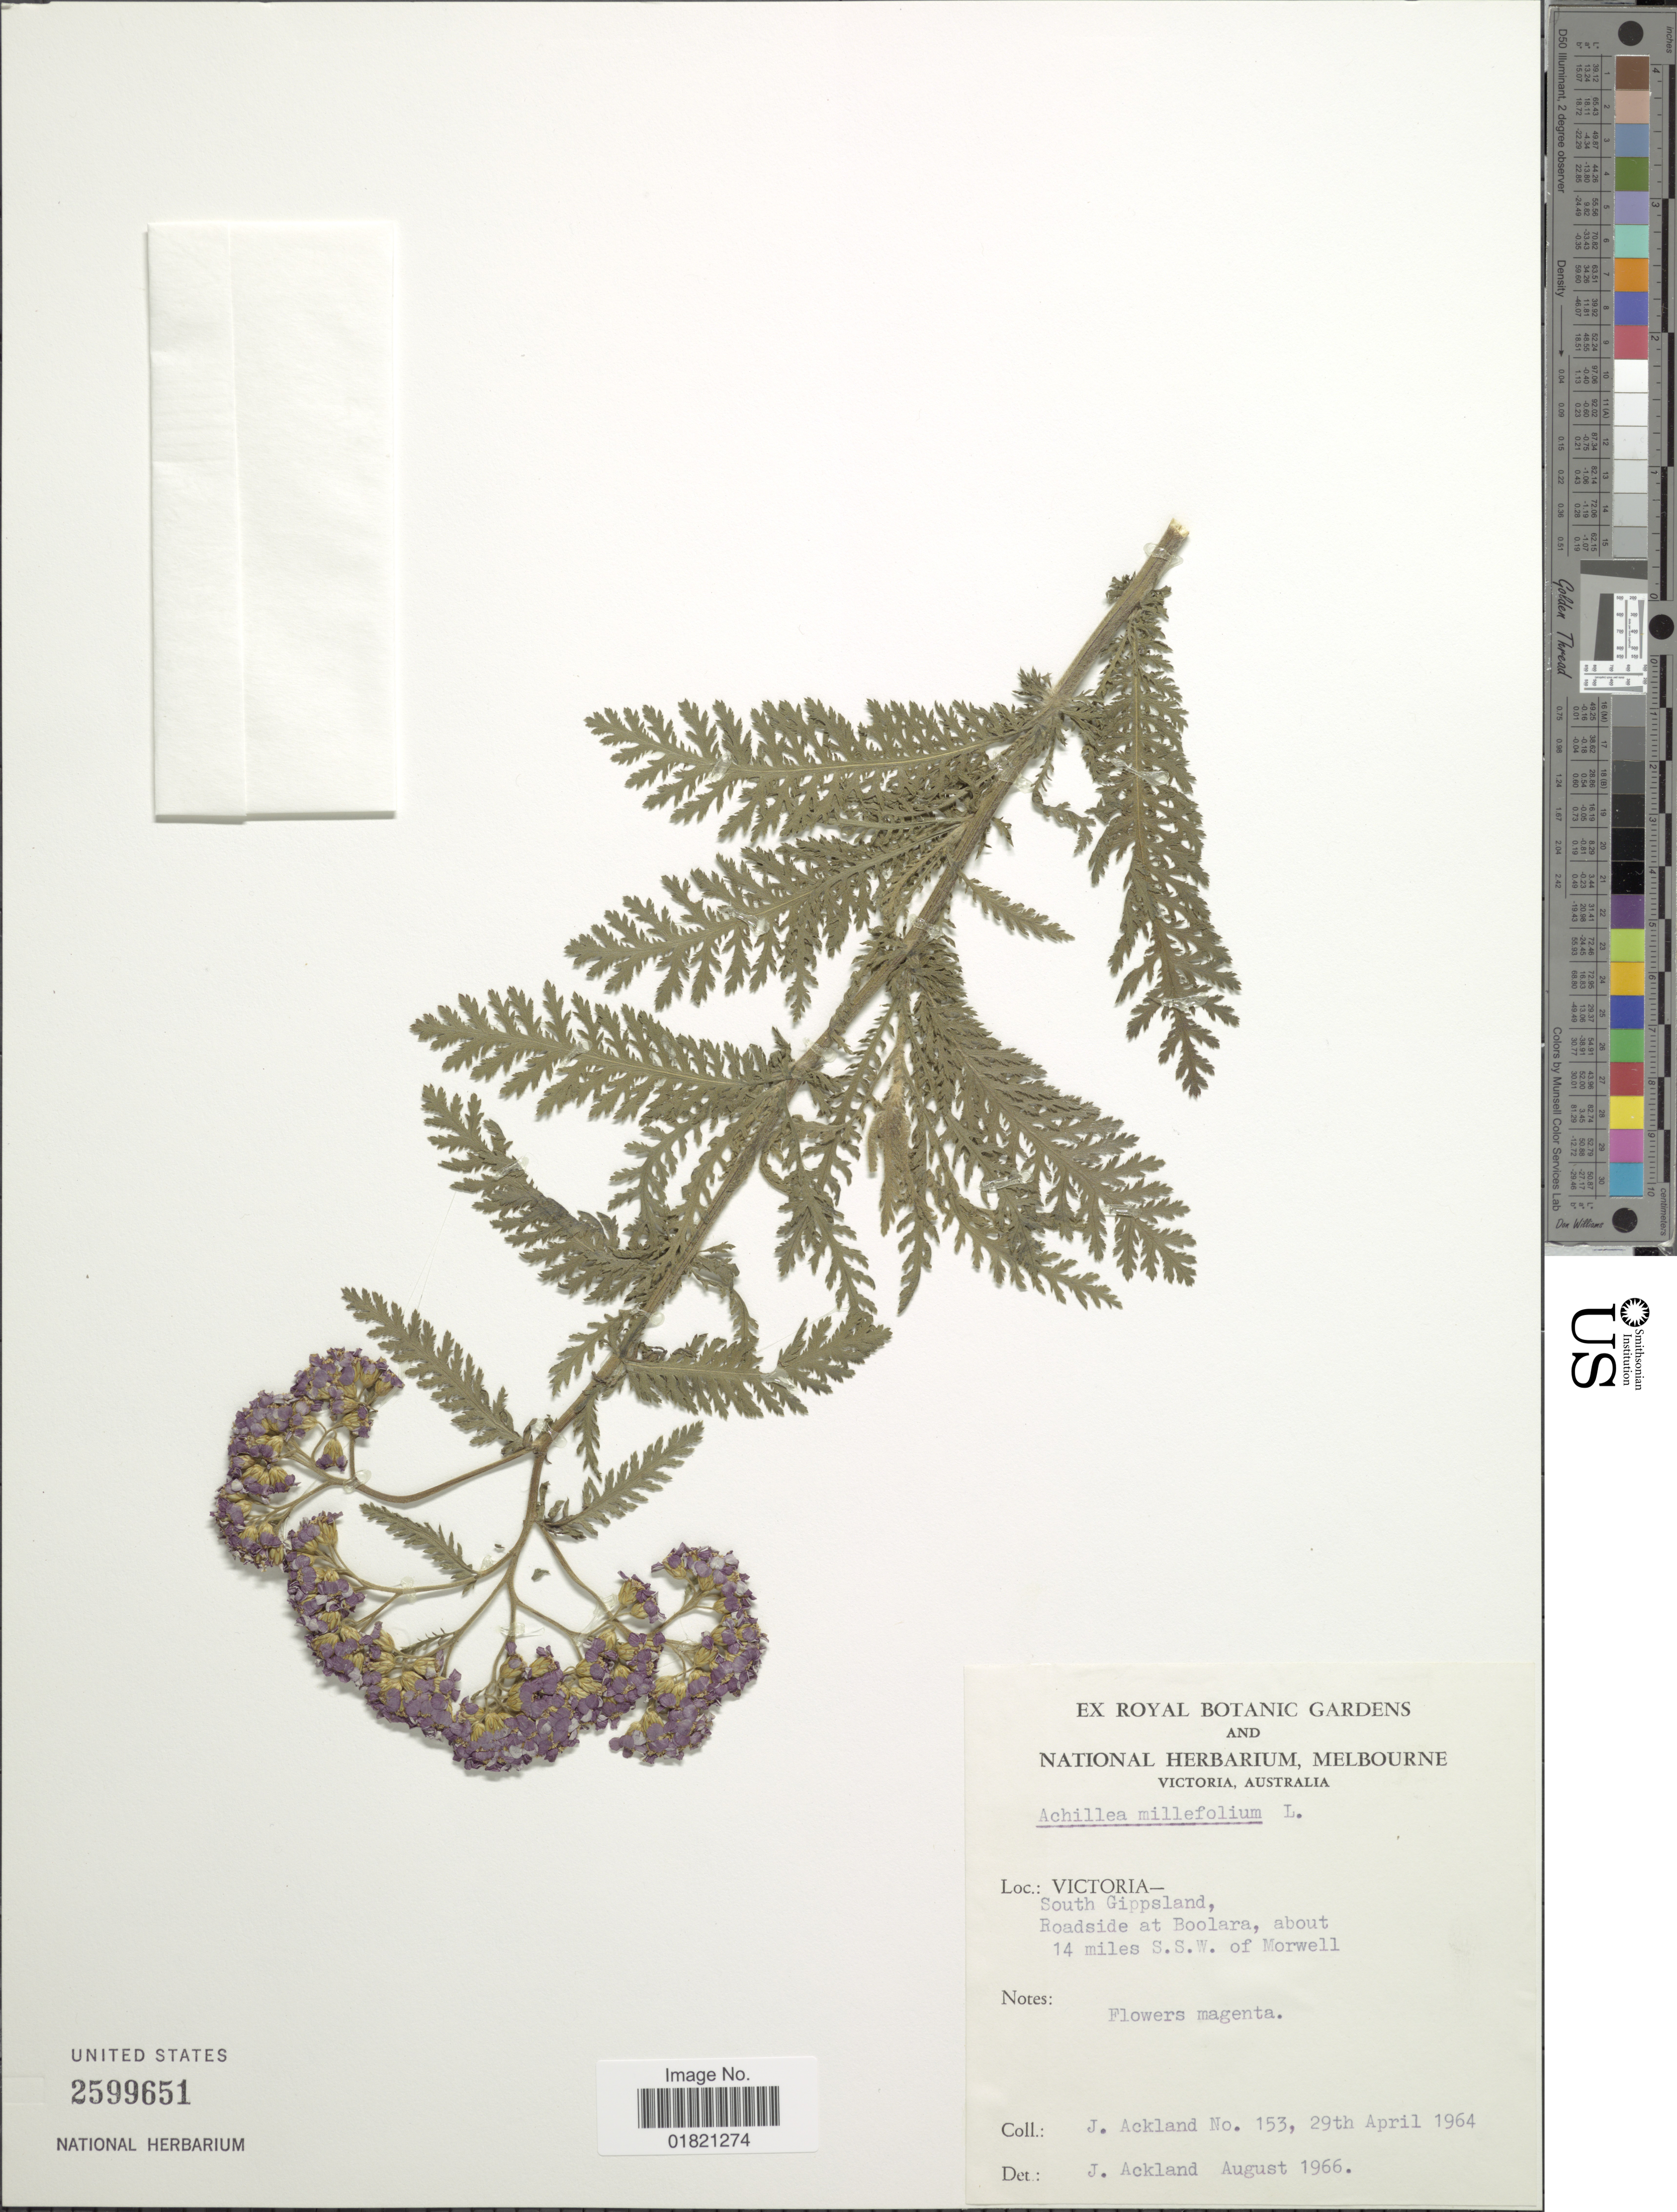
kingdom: Plantae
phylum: Tracheophyta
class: Magnoliopsida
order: Asterales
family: Asteraceae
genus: Achillea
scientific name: Achillea millefolium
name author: L.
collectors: J. J. Ackland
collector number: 153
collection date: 1964-04-29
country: Australia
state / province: Victoria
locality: Victoria-South Gippsland, Roadside at Boolara, about 14 miles S.S.W. of Morwell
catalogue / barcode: US 2599651